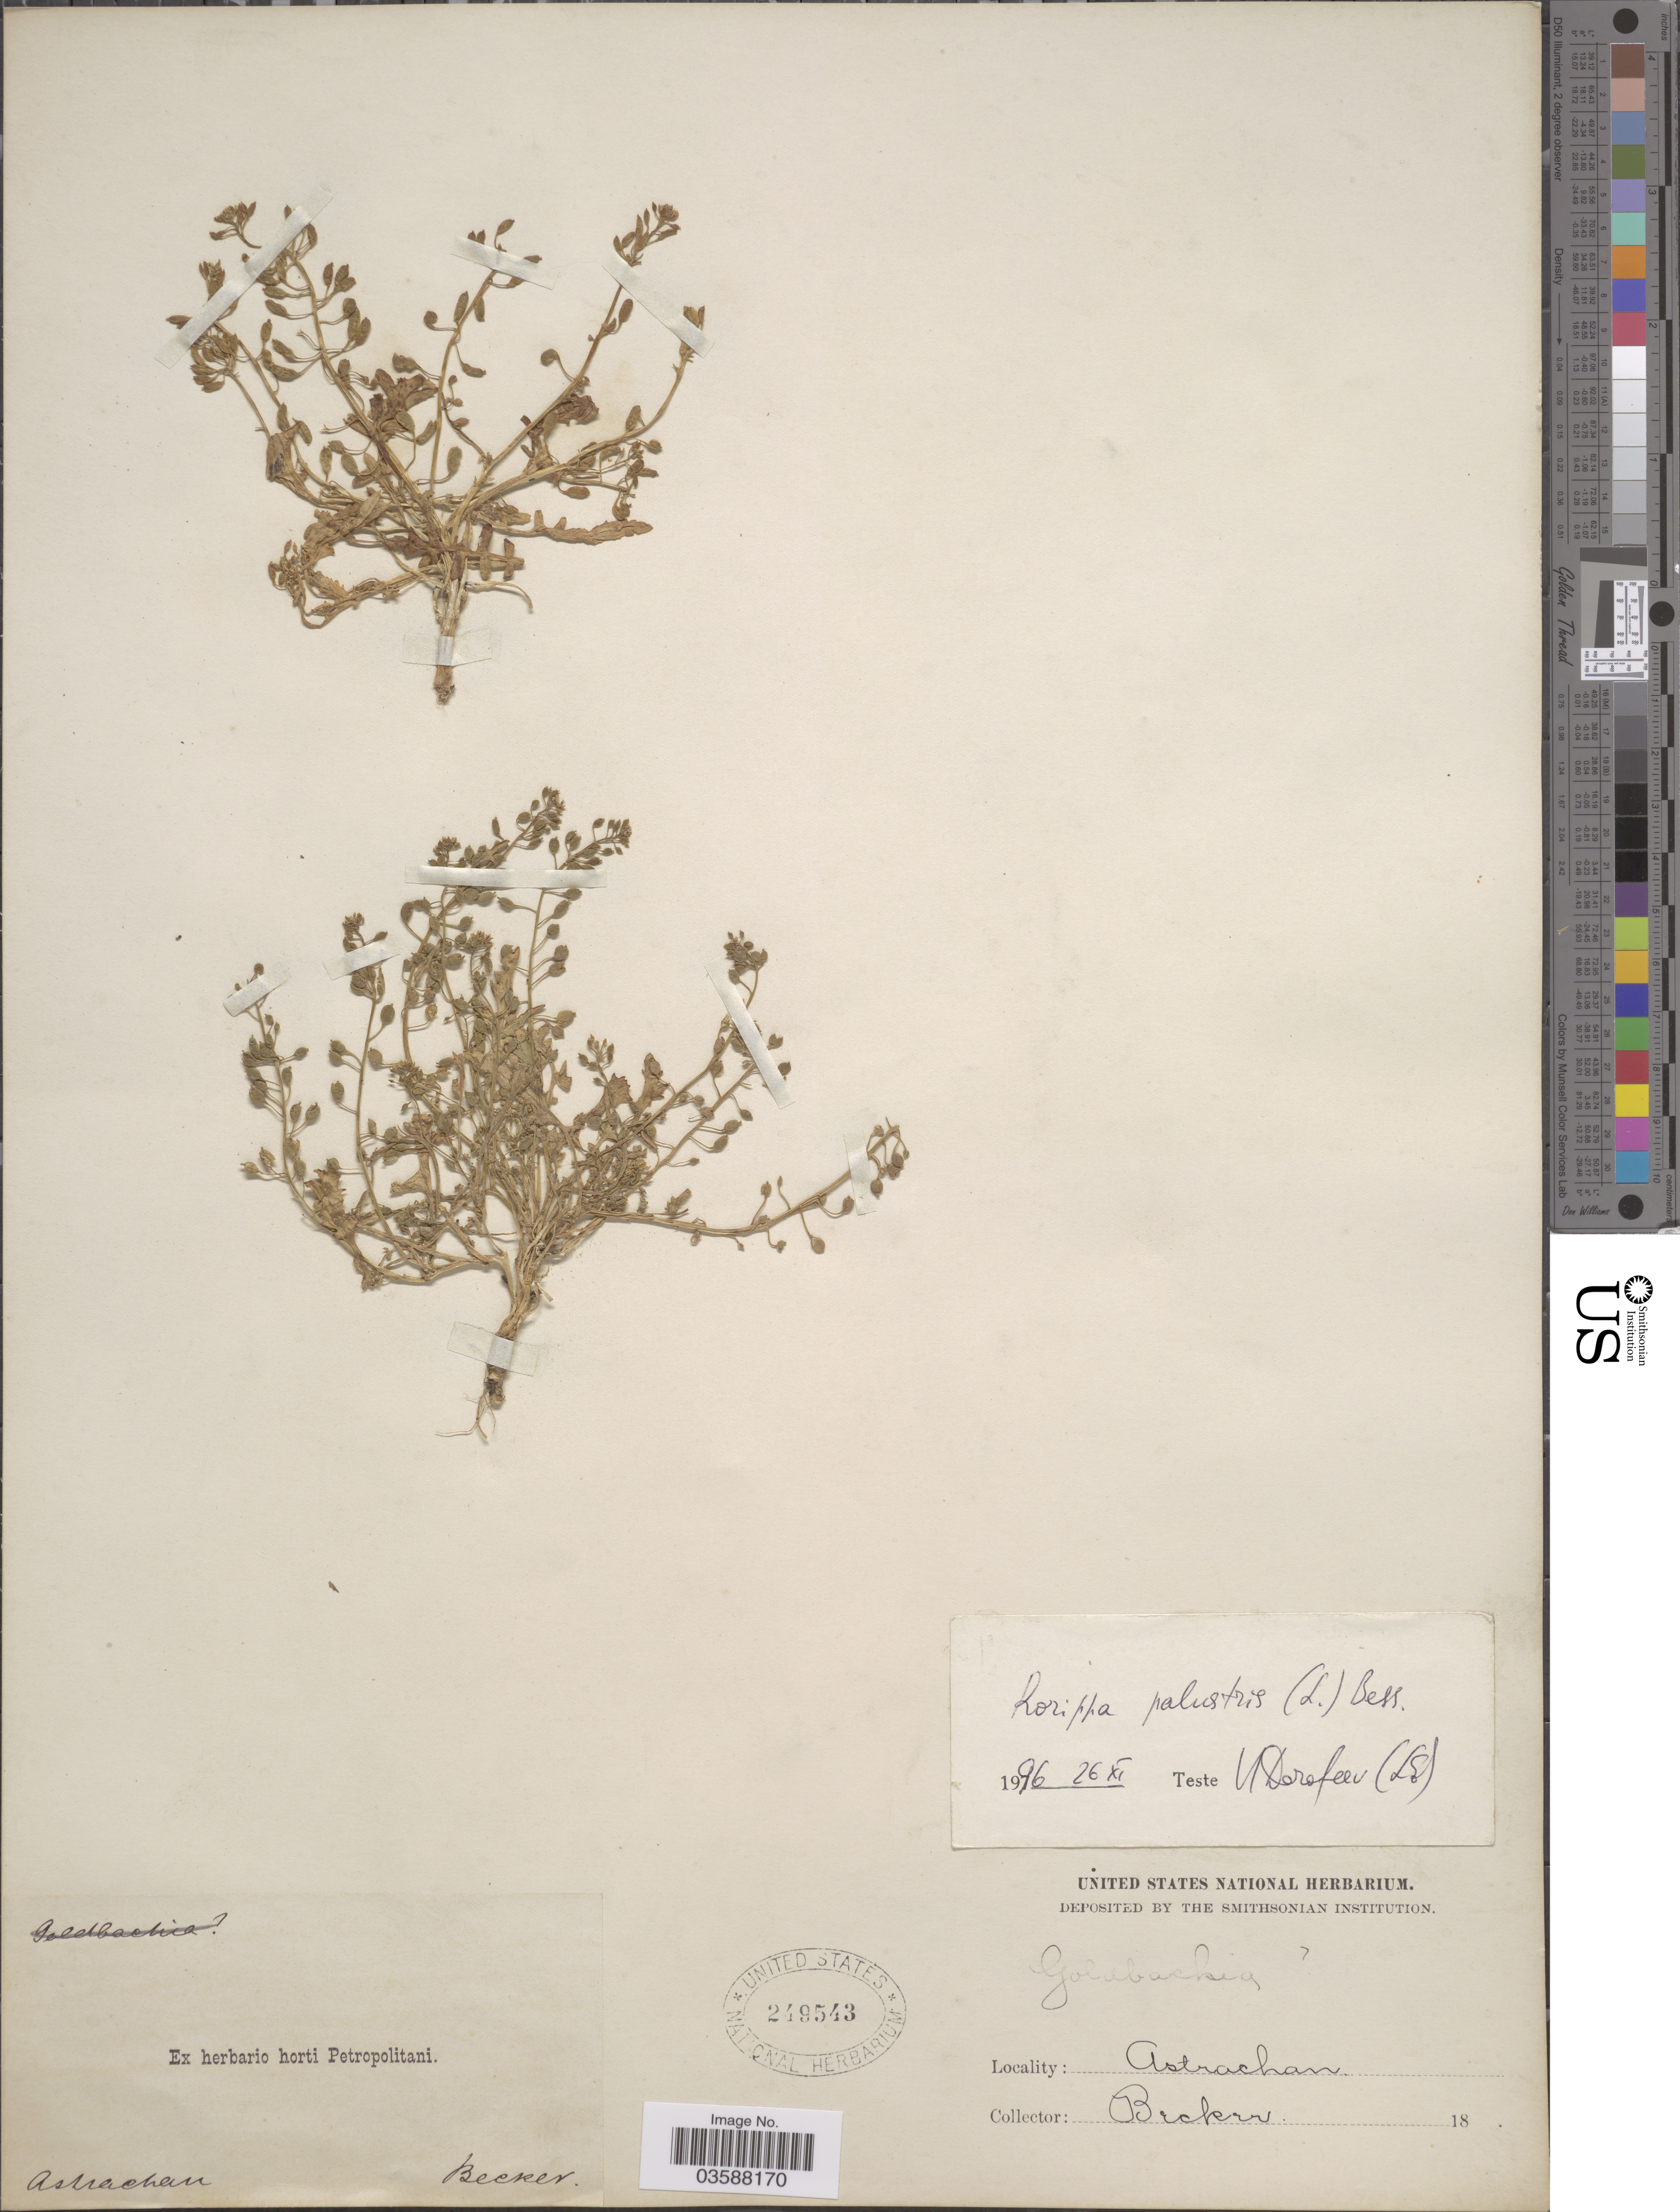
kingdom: Plantae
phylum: Tracheophyta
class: Magnoliopsida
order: Brassicales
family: Brassicaceae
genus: Rorippa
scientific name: Rorippa palustris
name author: (L.) Besser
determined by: Dorofeyev, V. I.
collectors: -. Becker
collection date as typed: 18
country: Russian Federation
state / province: Astrakhan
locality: Astrachan.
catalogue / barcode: US 249543